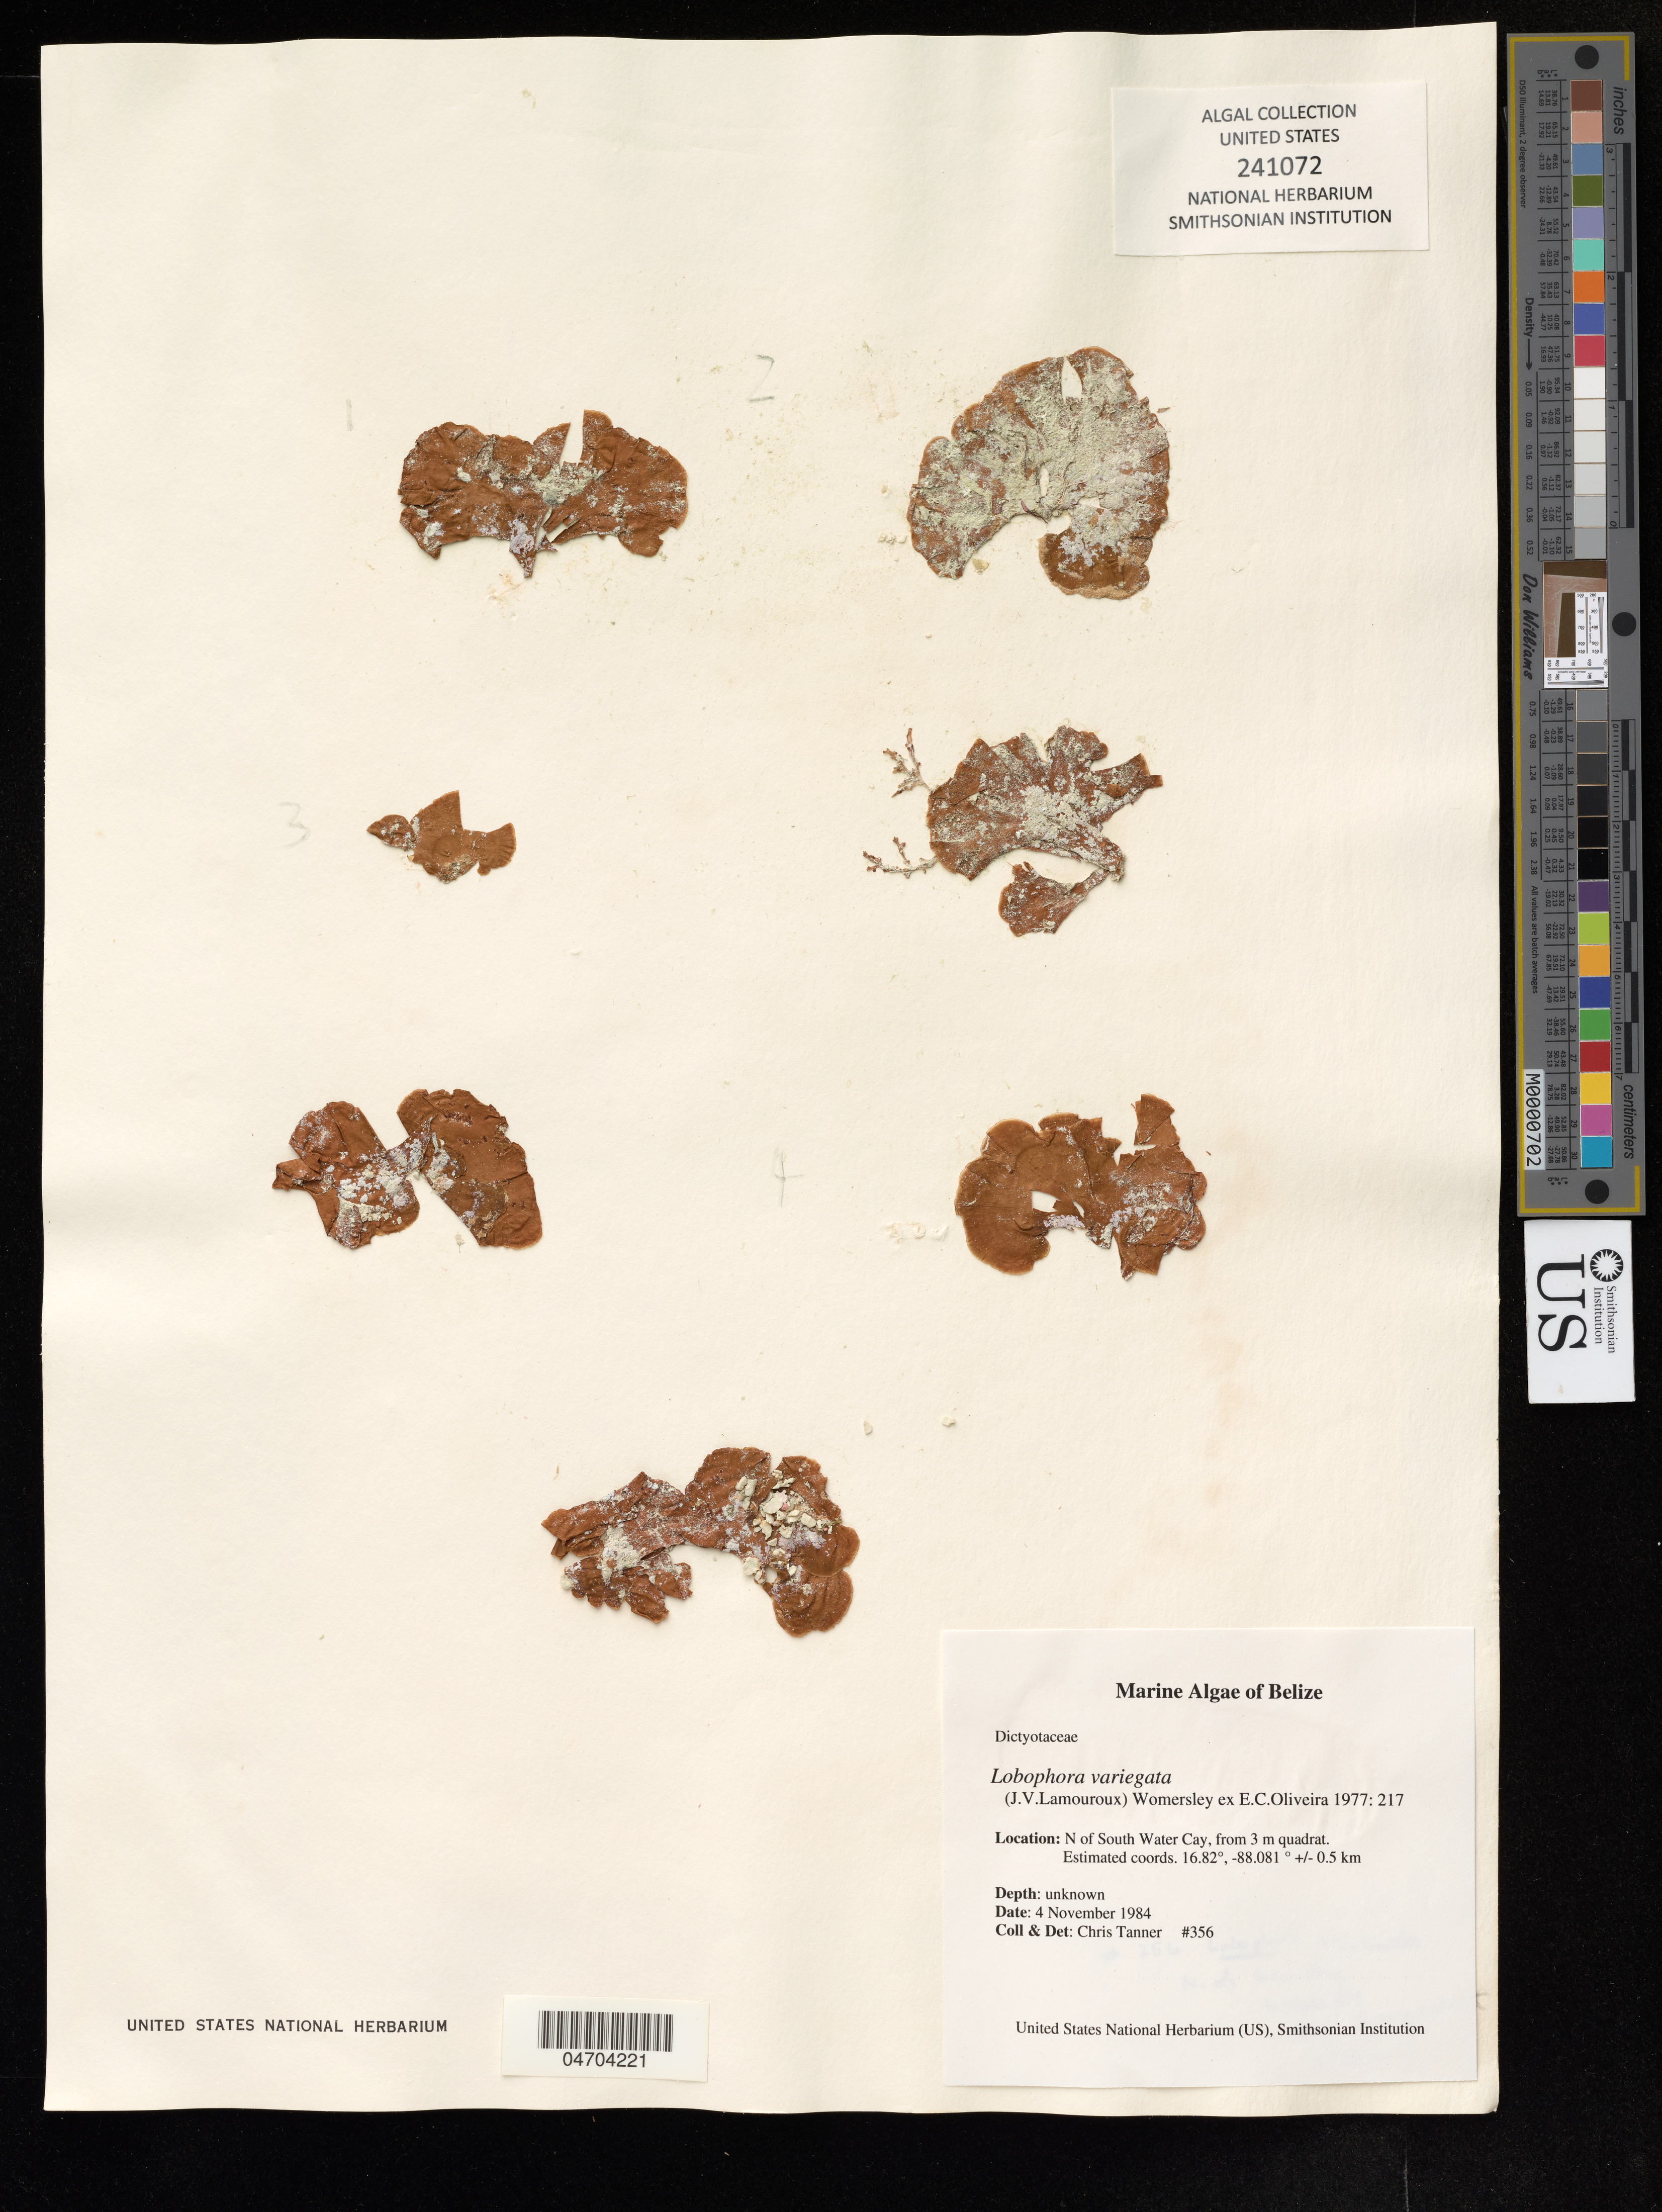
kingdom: Chromista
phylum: Ochrophyta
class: Phaeophyceae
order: Dictyotales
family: Dictyotaceae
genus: Lobophora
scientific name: Lobophora variegata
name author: (J.V.Lamouroux) Womersley & E.C. Oliveira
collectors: C. Tanner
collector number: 356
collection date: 1984-11-04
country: Belize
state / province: Belize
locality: N of South Water Cay, from 3 m quadrat.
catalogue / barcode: US 241072